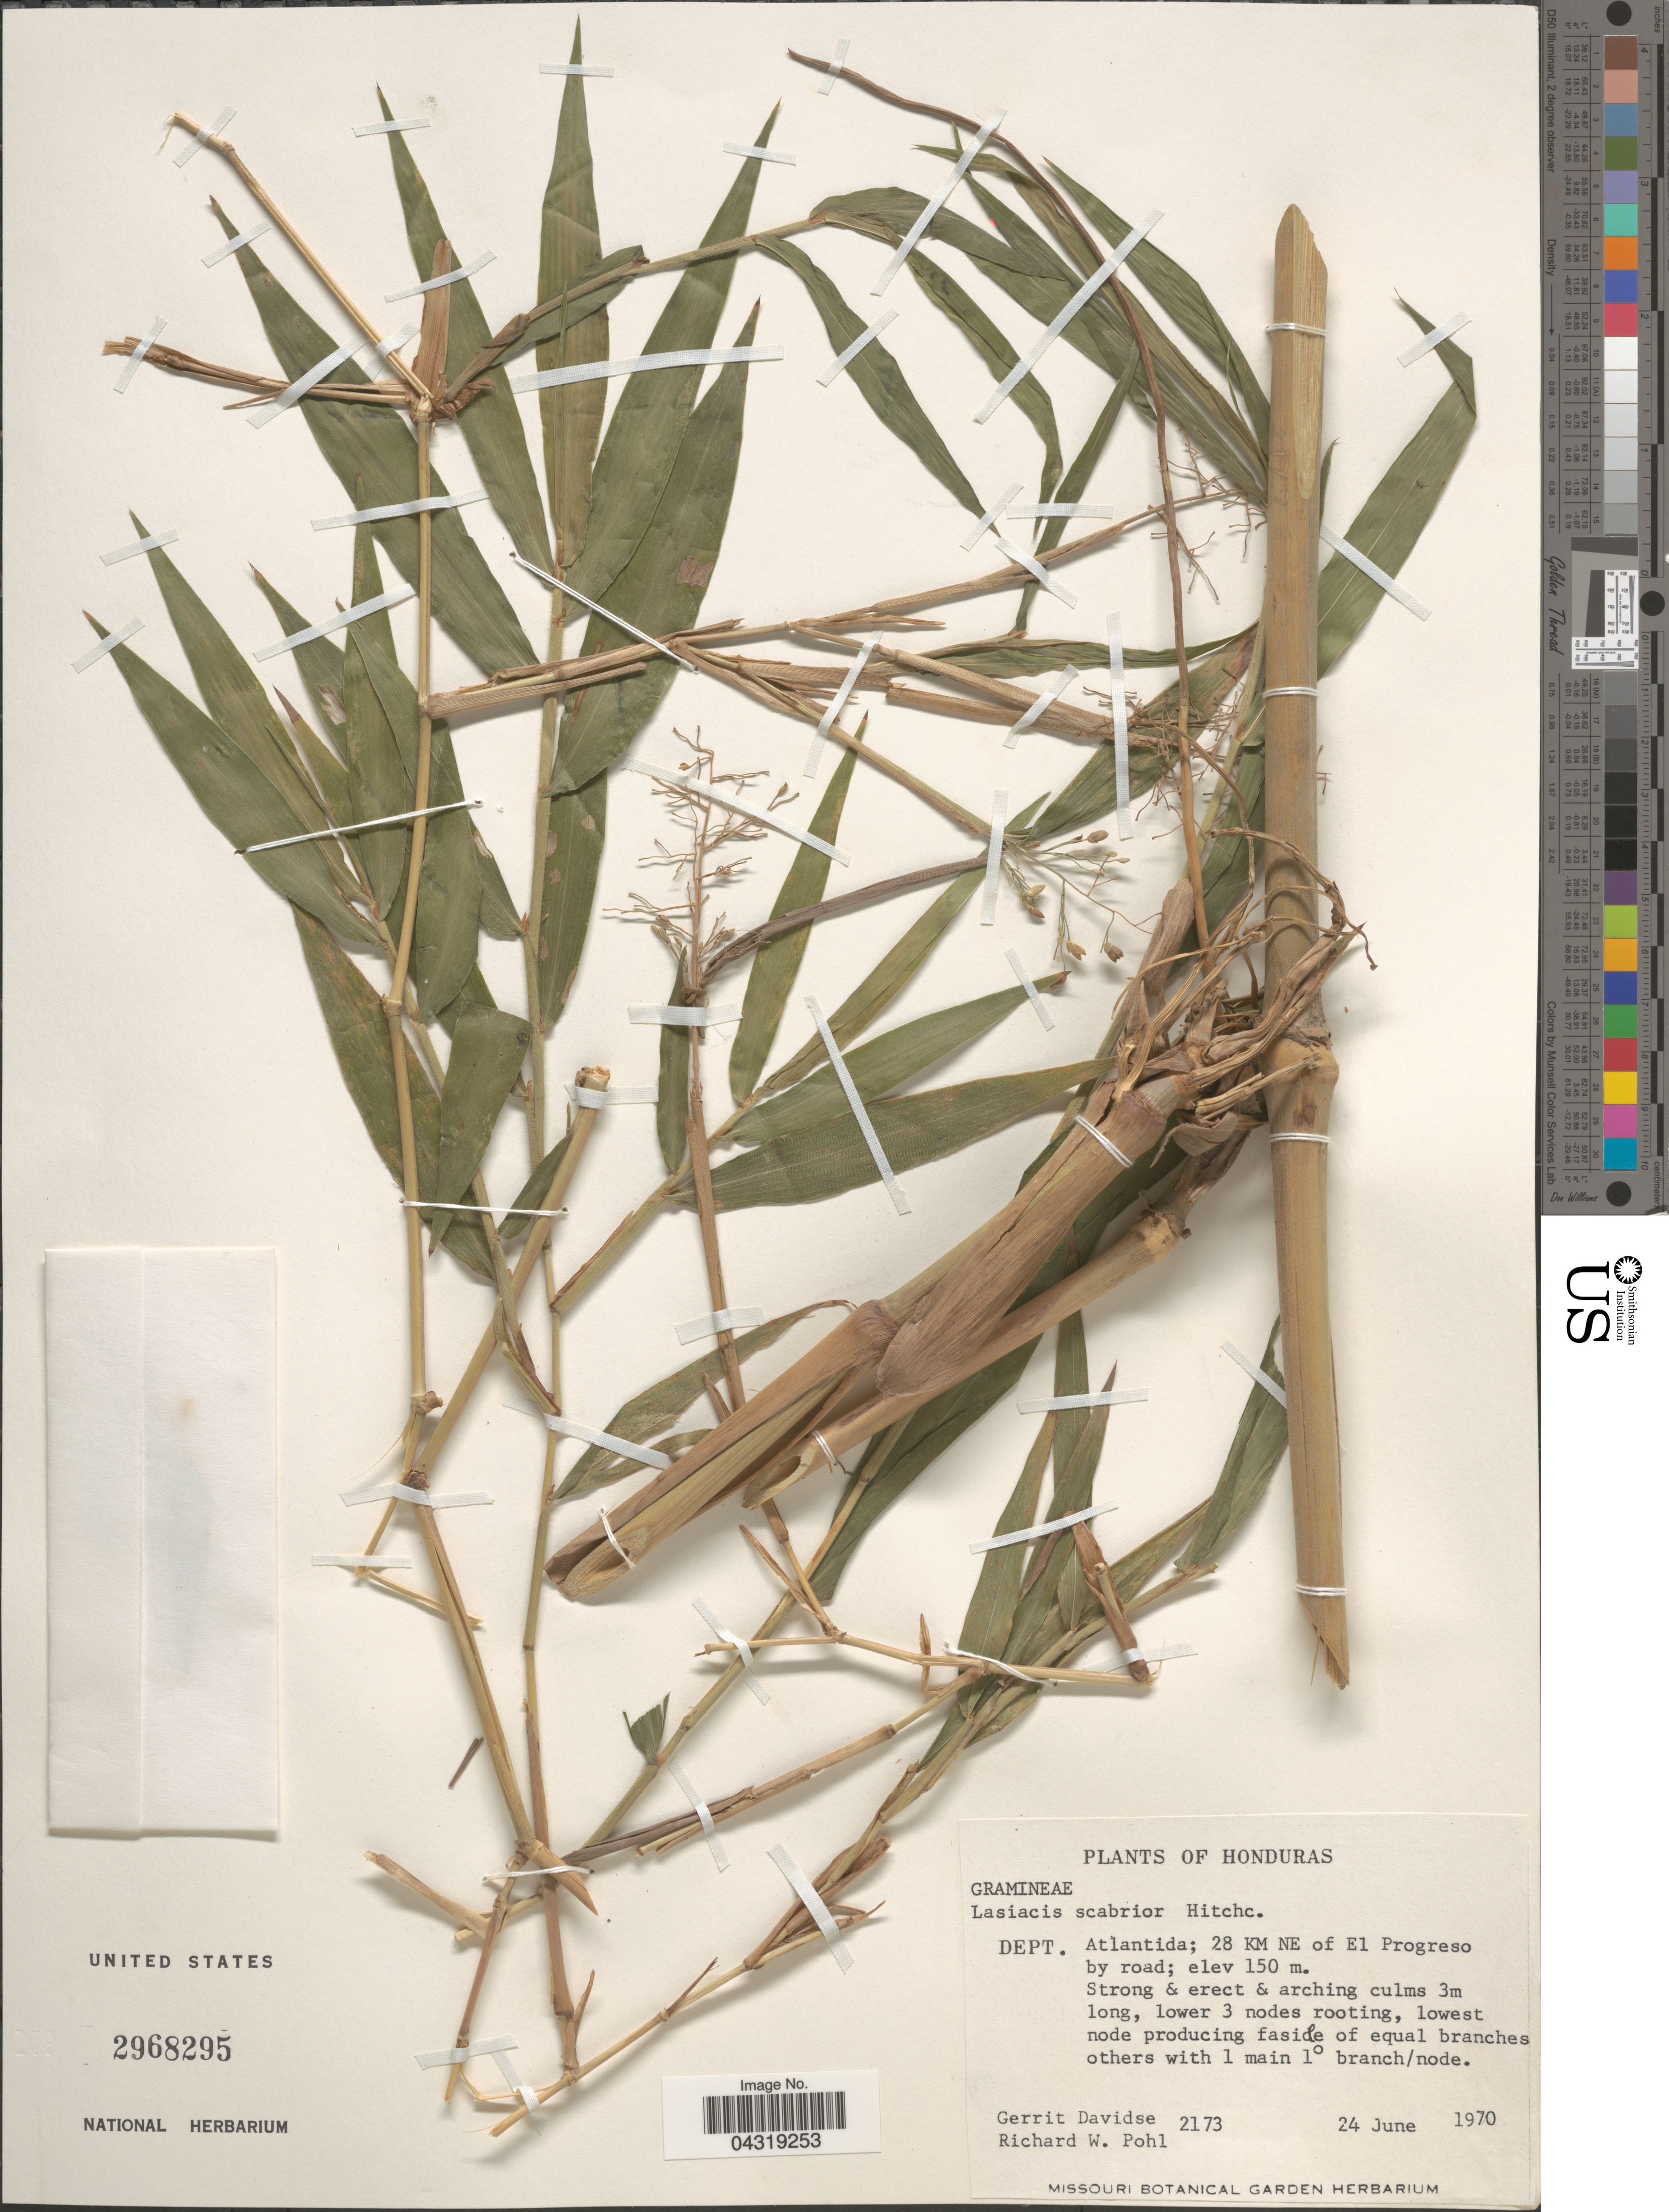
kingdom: Plantae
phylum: Tracheophyta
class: Liliopsida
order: Poales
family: Poaceae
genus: Lasiacis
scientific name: Lasiacis scabrior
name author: Hitchc.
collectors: G. Davidse & R. W. Pohl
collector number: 2173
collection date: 1970-06-24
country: Honduras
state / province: Atlantida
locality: DEPT. Atlantida; 28 KM NE of E1 Progreso by road.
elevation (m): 150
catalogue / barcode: US 2968295